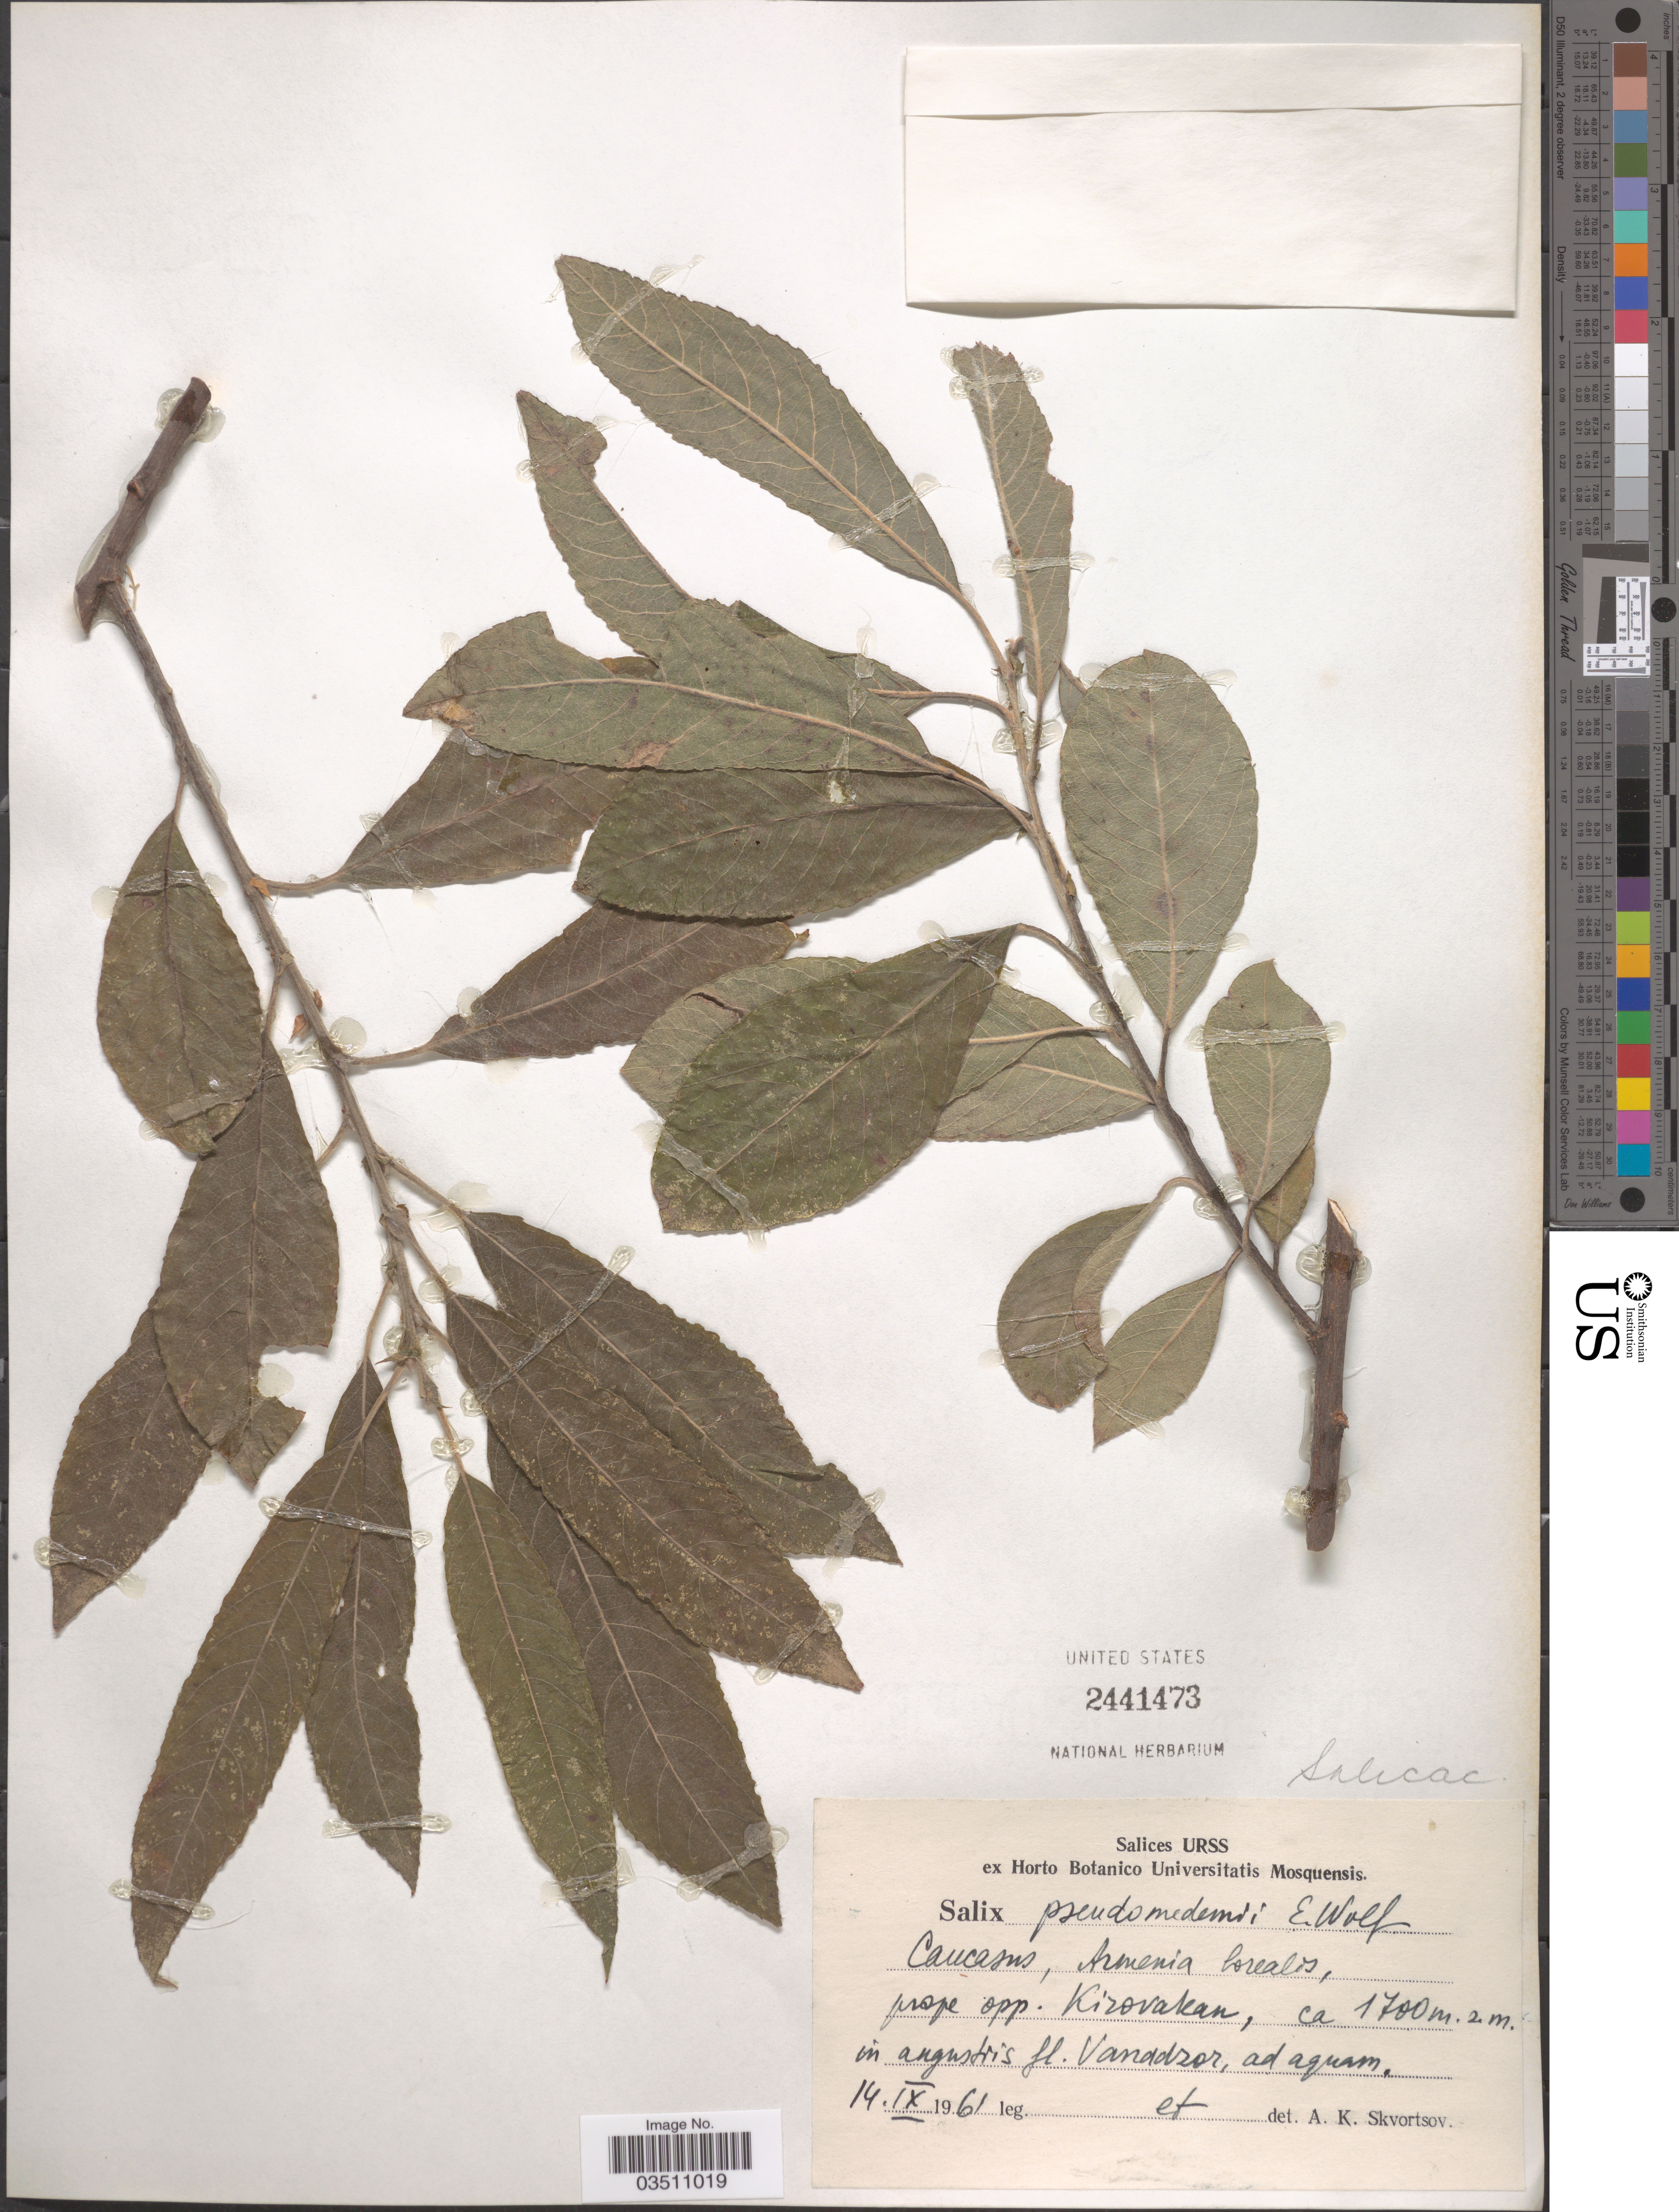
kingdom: Plantae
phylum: Tracheophyta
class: Magnoliopsida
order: Malpighiales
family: Salicaceae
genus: Salix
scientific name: Salix pseudomedemii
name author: E.L. Wolf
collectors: A. K. Skvortsov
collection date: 1961-09-14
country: Armenia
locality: Caucasus, Armenia borealis, prope opp. Kizovakan, in angustris fl. Vanadzor.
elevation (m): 1700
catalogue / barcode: US 2441473